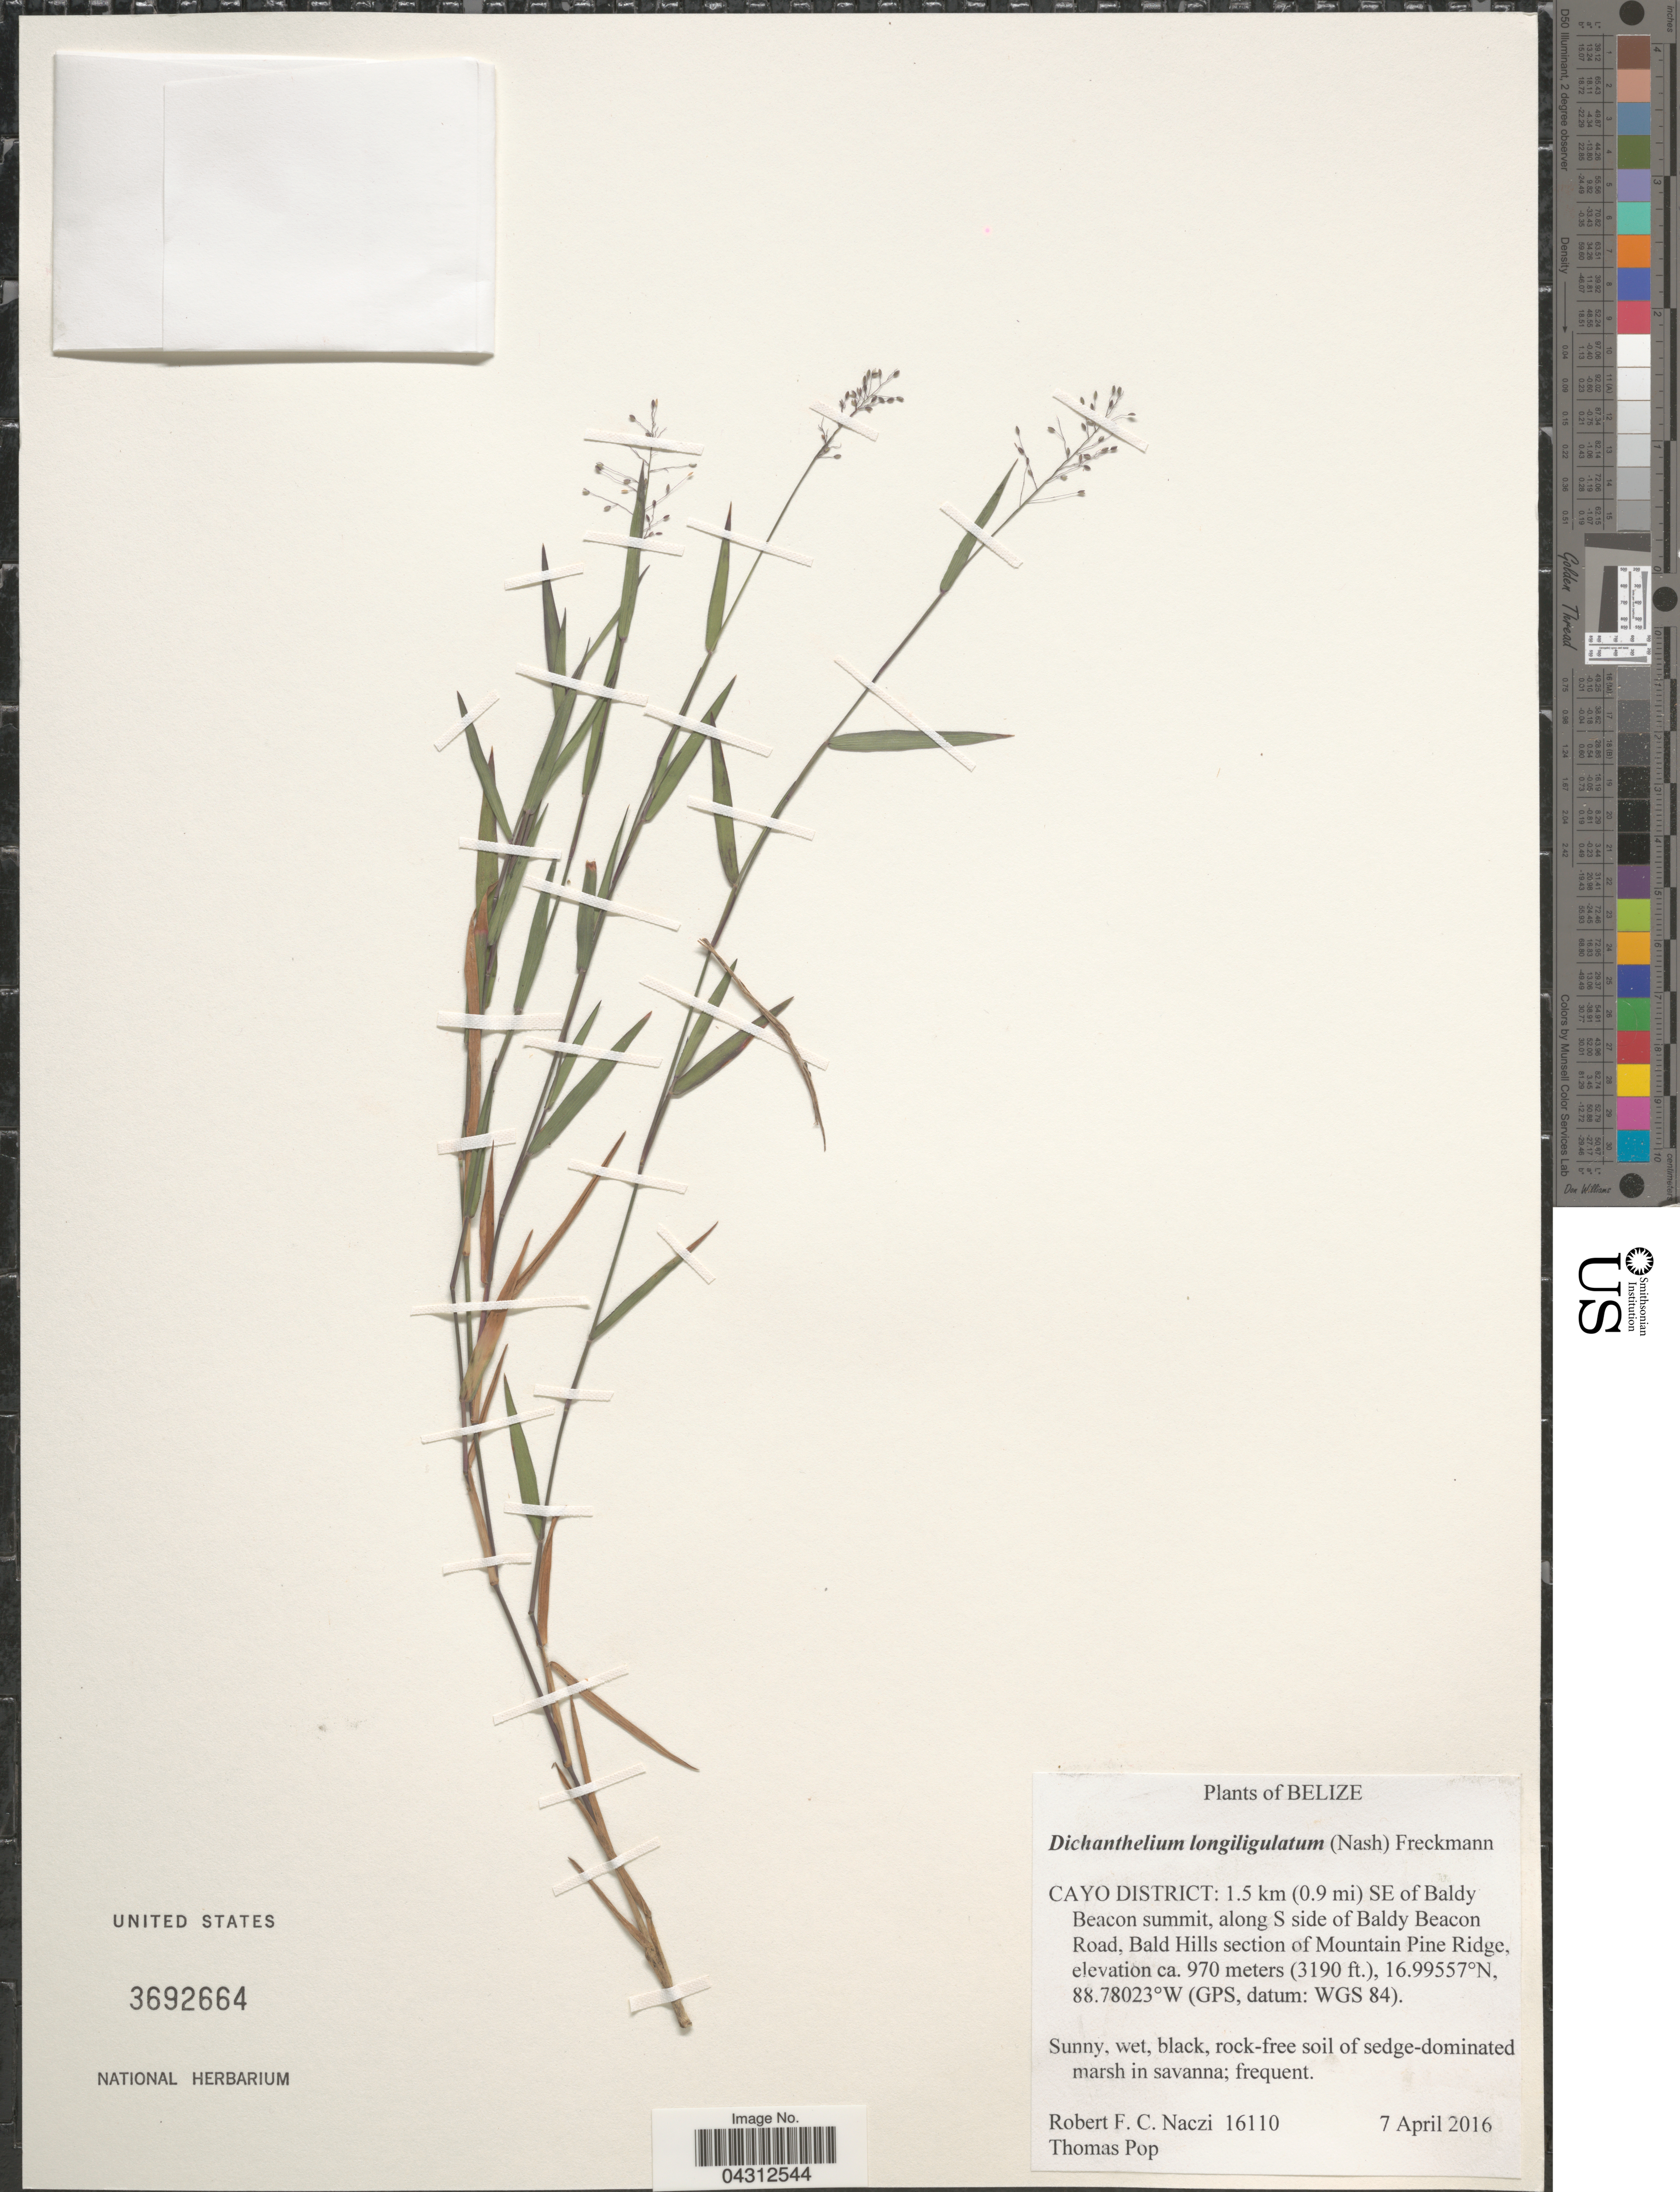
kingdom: Plantae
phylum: Tracheophyta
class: Liliopsida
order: Poales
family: Poaceae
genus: Dichanthelium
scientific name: Dichanthelium acuminatum var. longiligulatum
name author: (Nash) Gould & C.A. Clark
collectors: R. F. C. Naczi & T. Pop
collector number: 16110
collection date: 2016-04-07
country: Belize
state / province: Cayo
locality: Cayo District: 1.5 km (0.9 mi) SE of Baldy Beacon summit, along S side of Baldy Beacon Road, Bald Hills section of Mountain Pine Ridge, (GPS, datum: WGS 84).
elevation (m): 970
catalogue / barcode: US 3692664